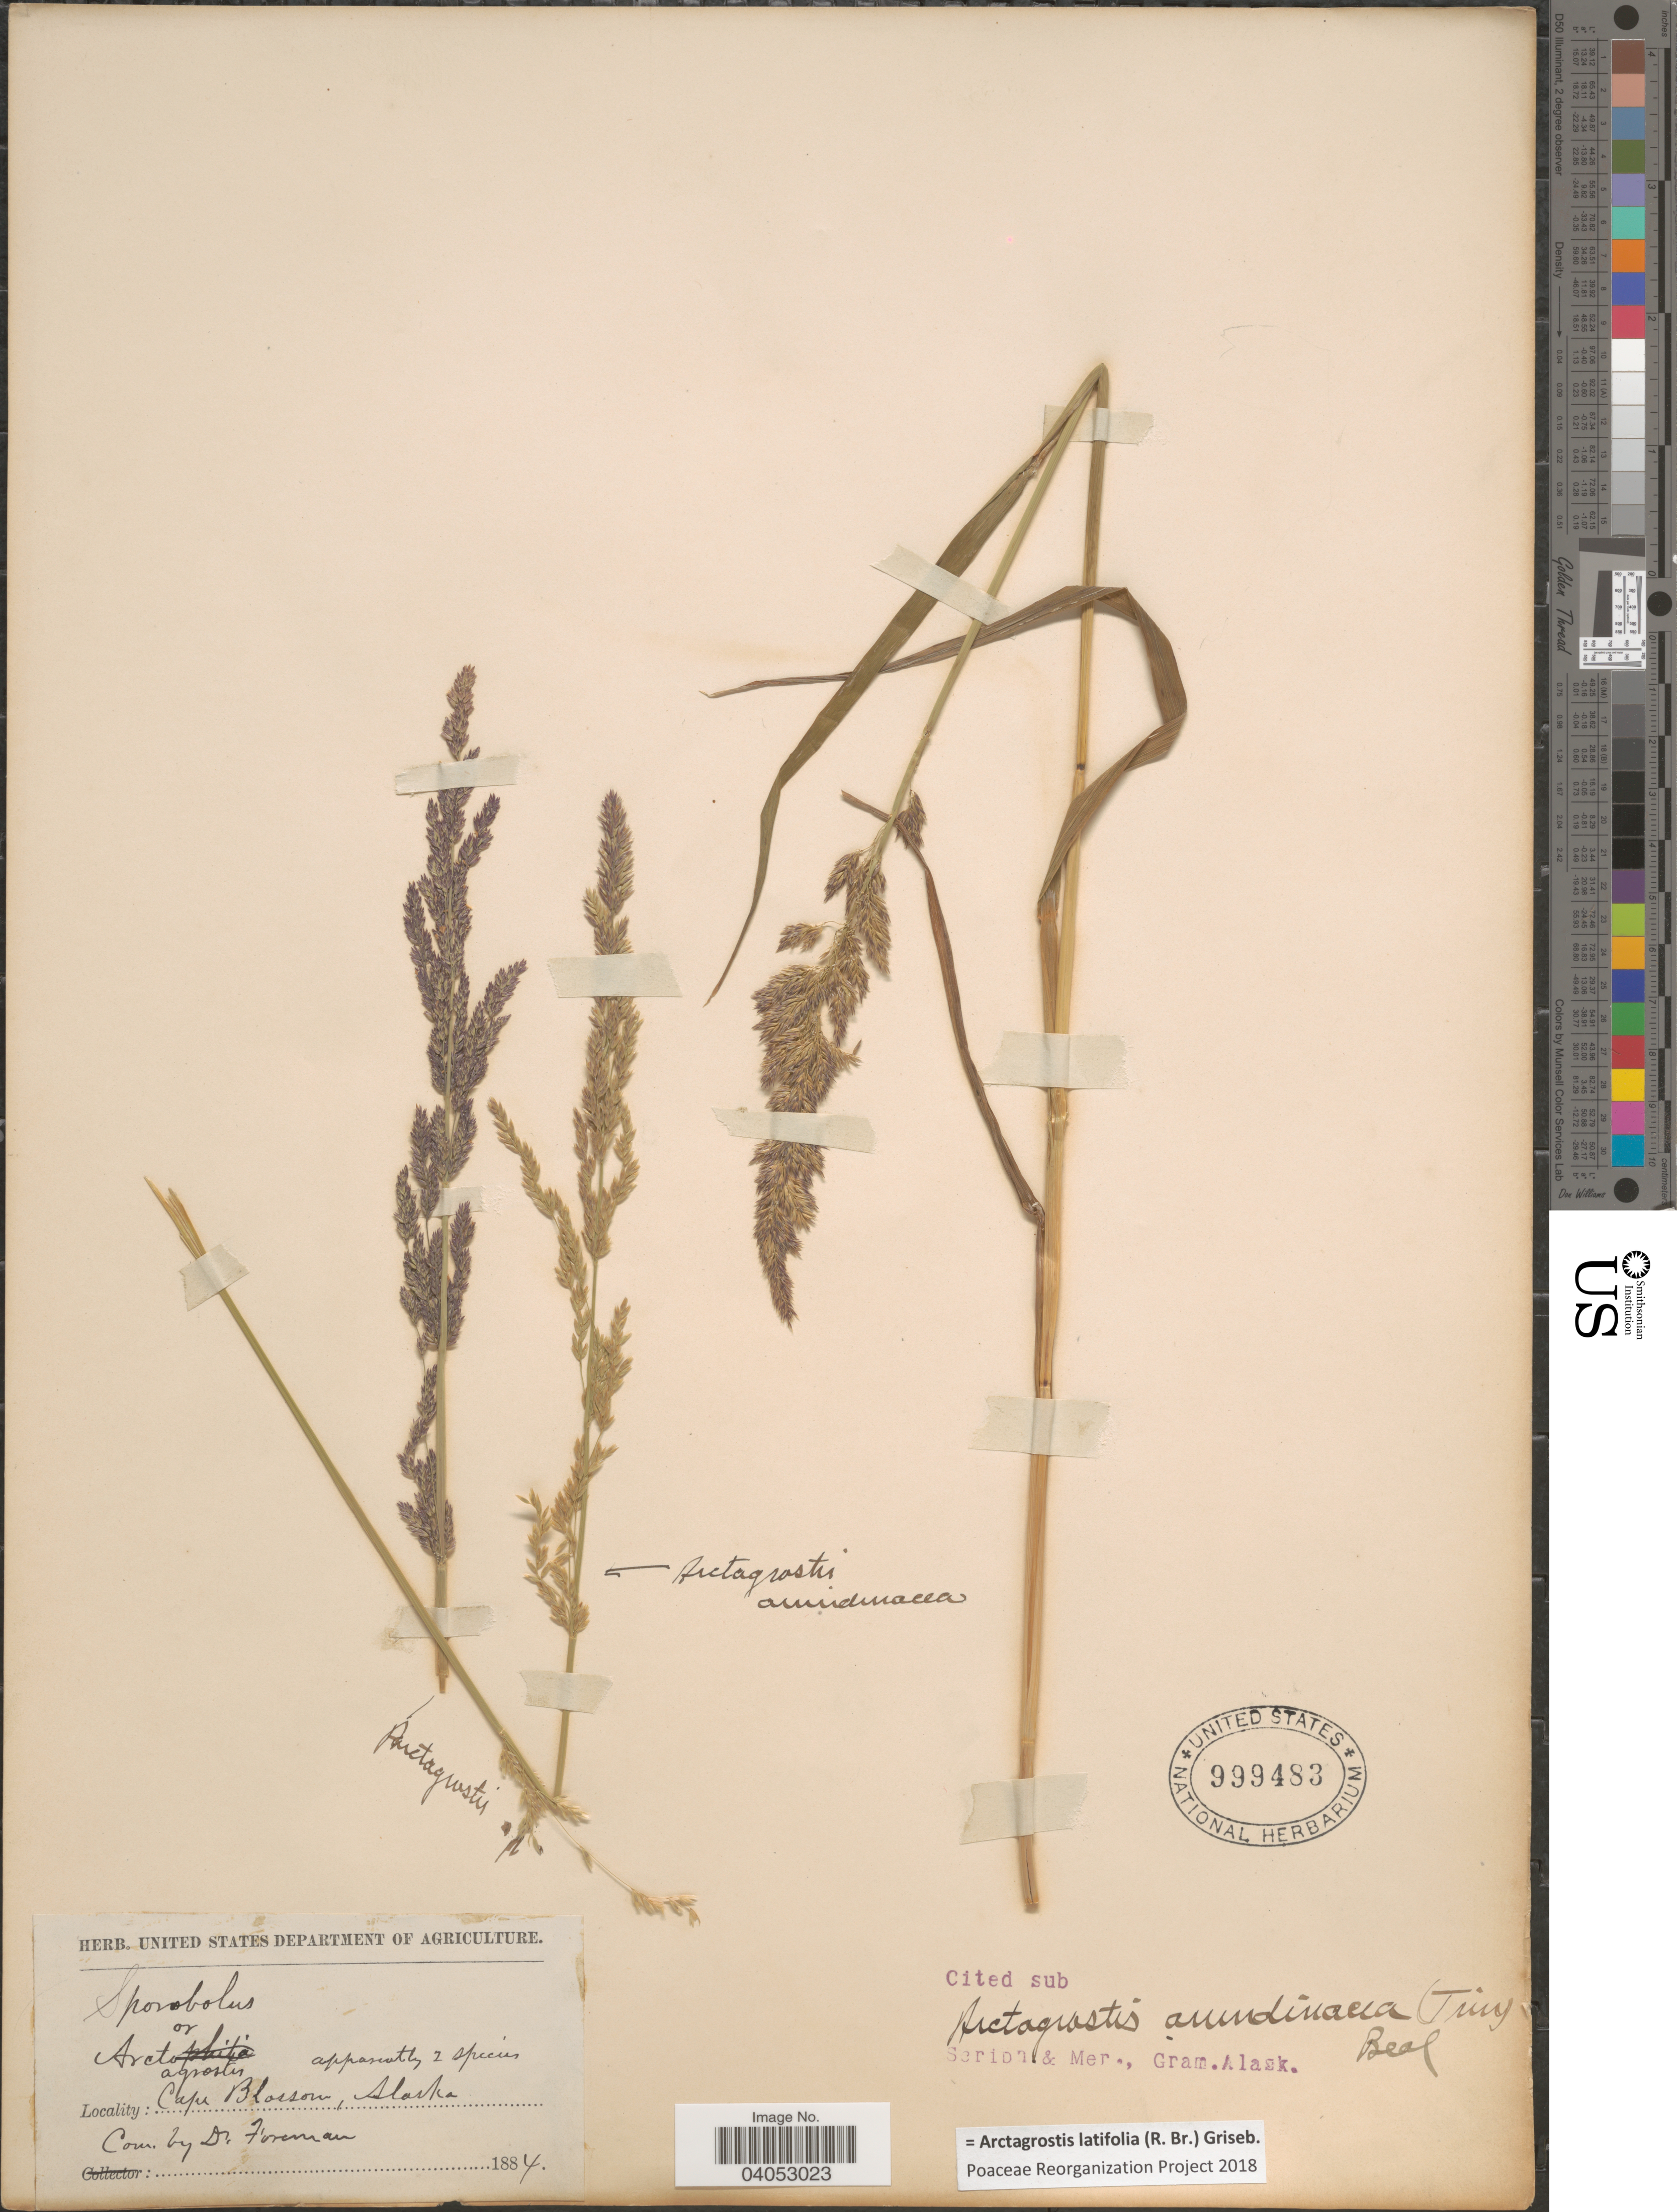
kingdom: Plantae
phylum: Tracheophyta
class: Liliopsida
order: Poales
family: Poaceae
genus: Arctagrostis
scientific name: Arctagrostis latifolia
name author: (R. Br.) Griseb.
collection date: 1884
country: United States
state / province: Alaska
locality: Cape Blossom.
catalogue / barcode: US 999483